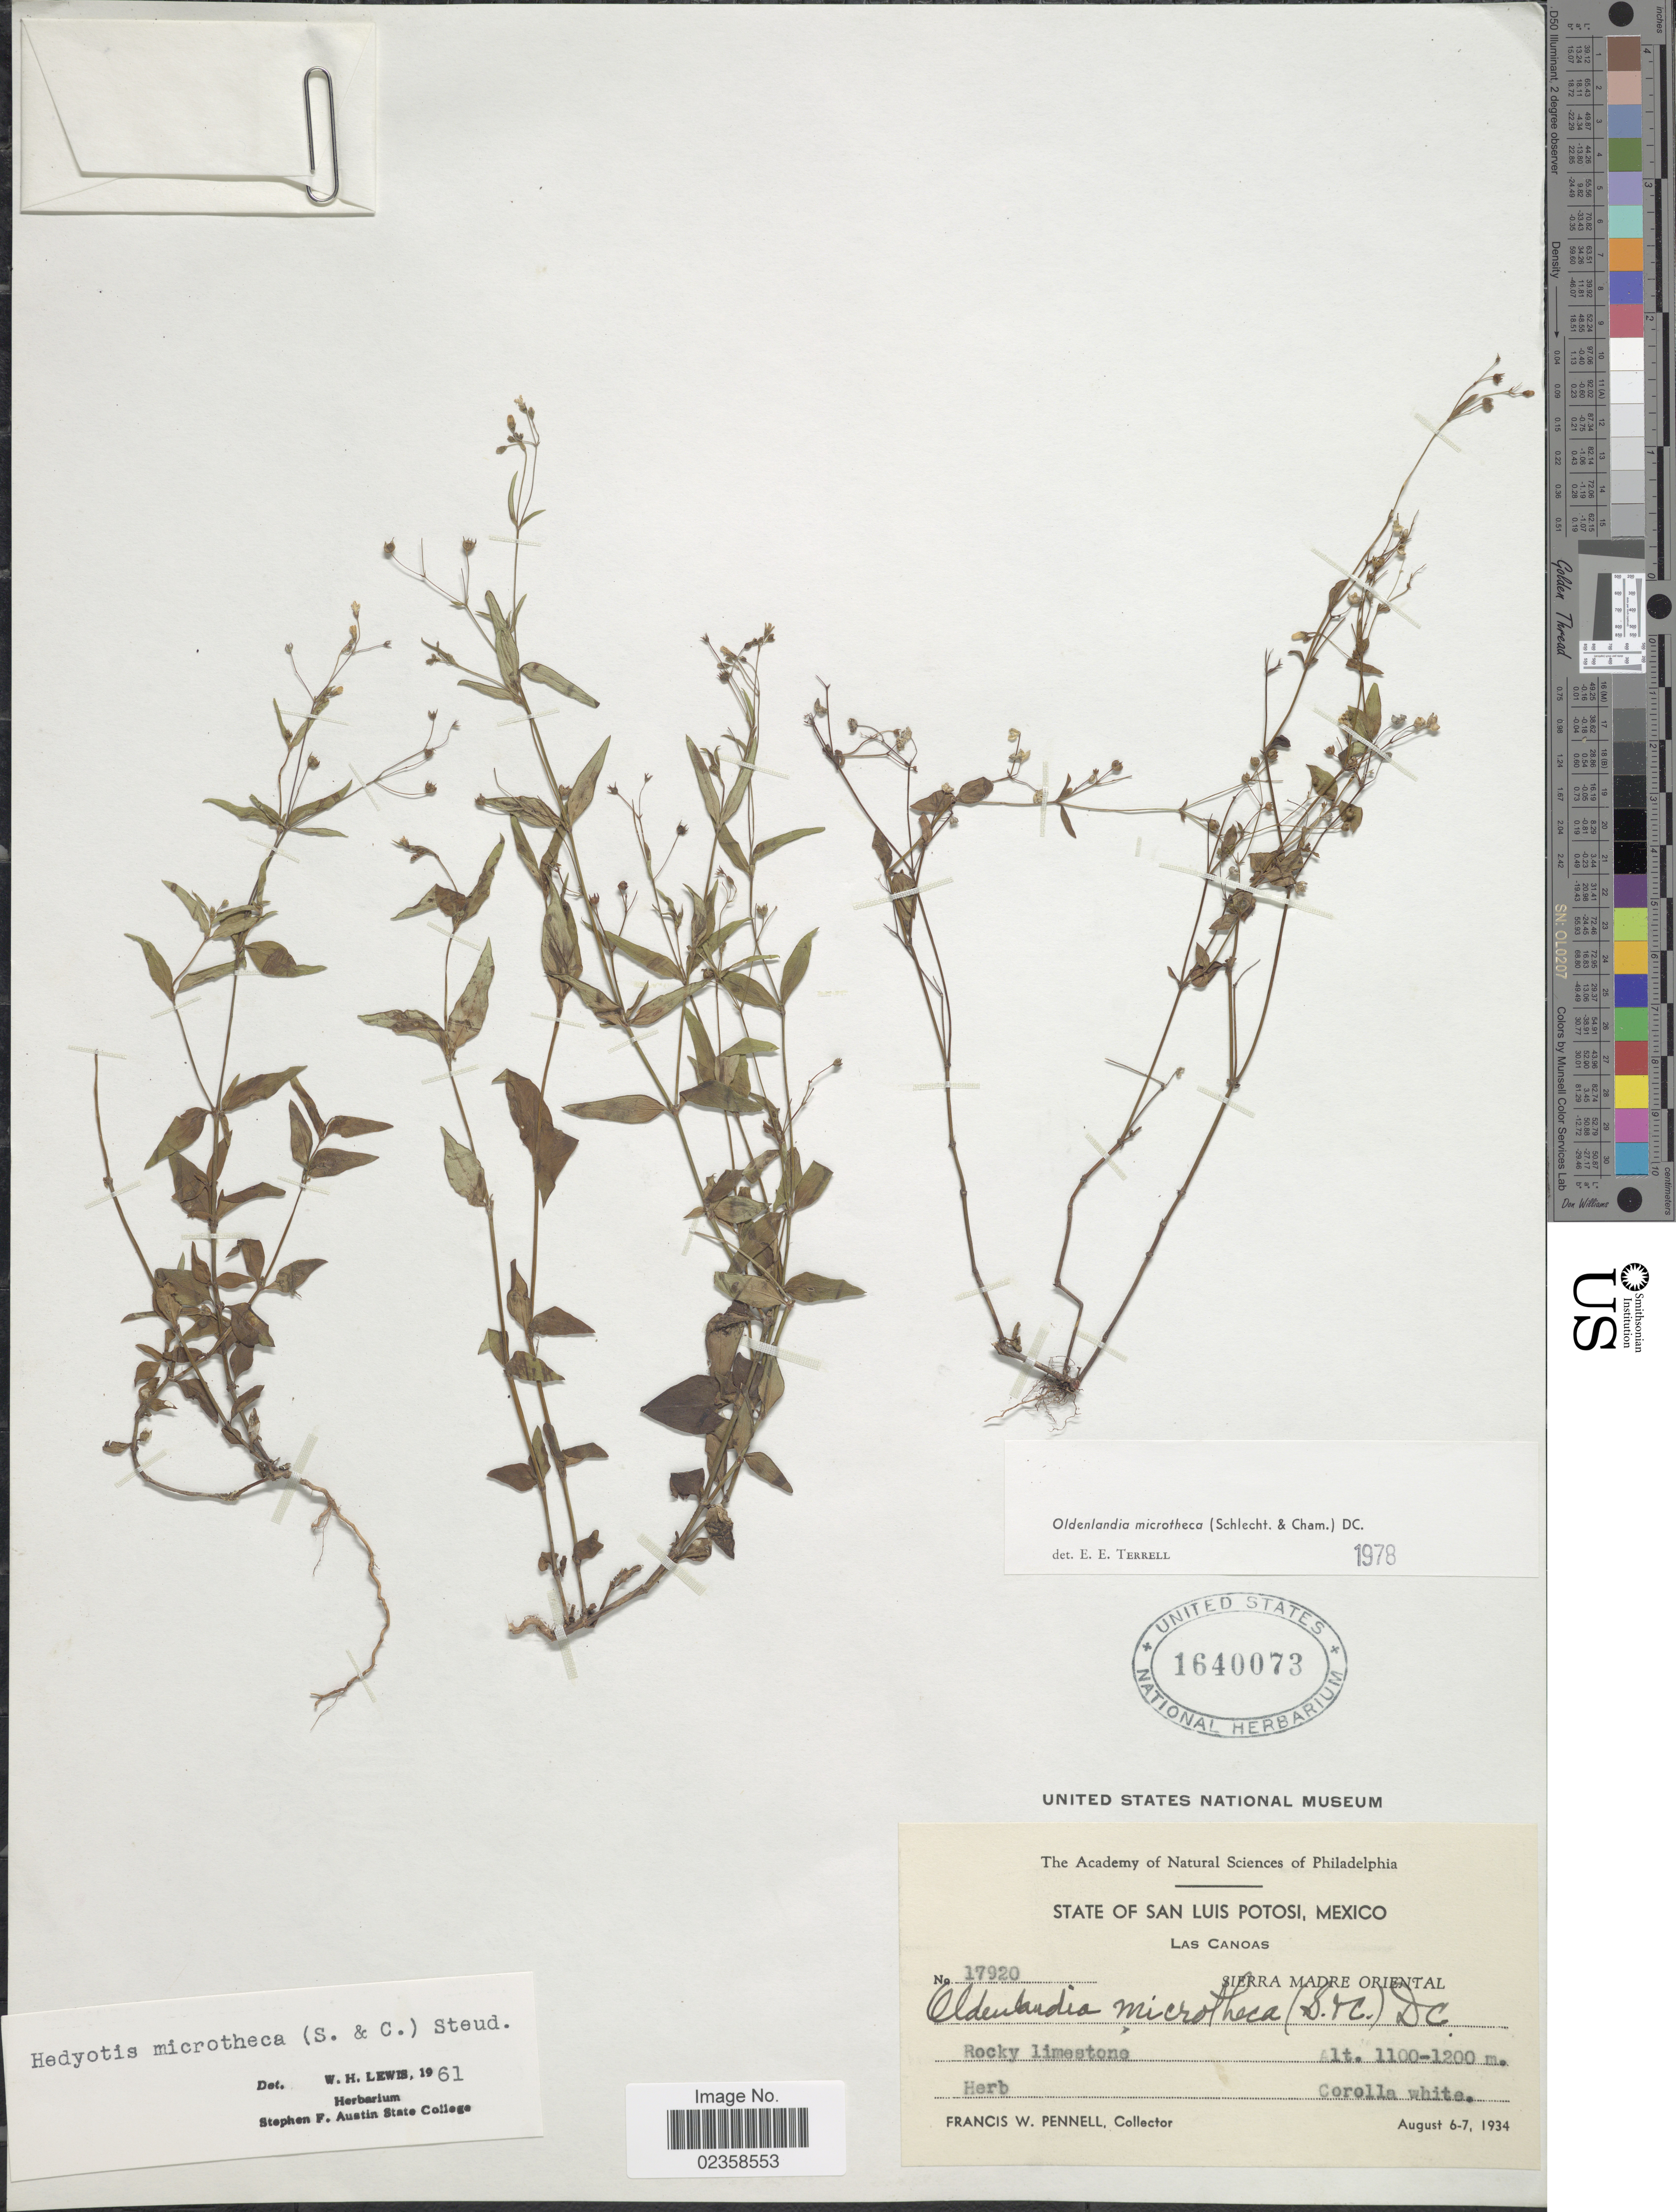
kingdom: Plantae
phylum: Tracheophyta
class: Magnoliopsida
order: Gentianales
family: Rubiaceae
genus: Oldenlandia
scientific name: Oldenlandia microtheca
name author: (Cham. & Schltdl.) DC.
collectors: F. W. Pennell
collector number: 17920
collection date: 1934-08-06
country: Mexico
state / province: San Luis Potosí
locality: San Luis Potosi, Mexico, Las Canaos, Sierra Madre Oriental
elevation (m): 1100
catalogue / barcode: US 1640073